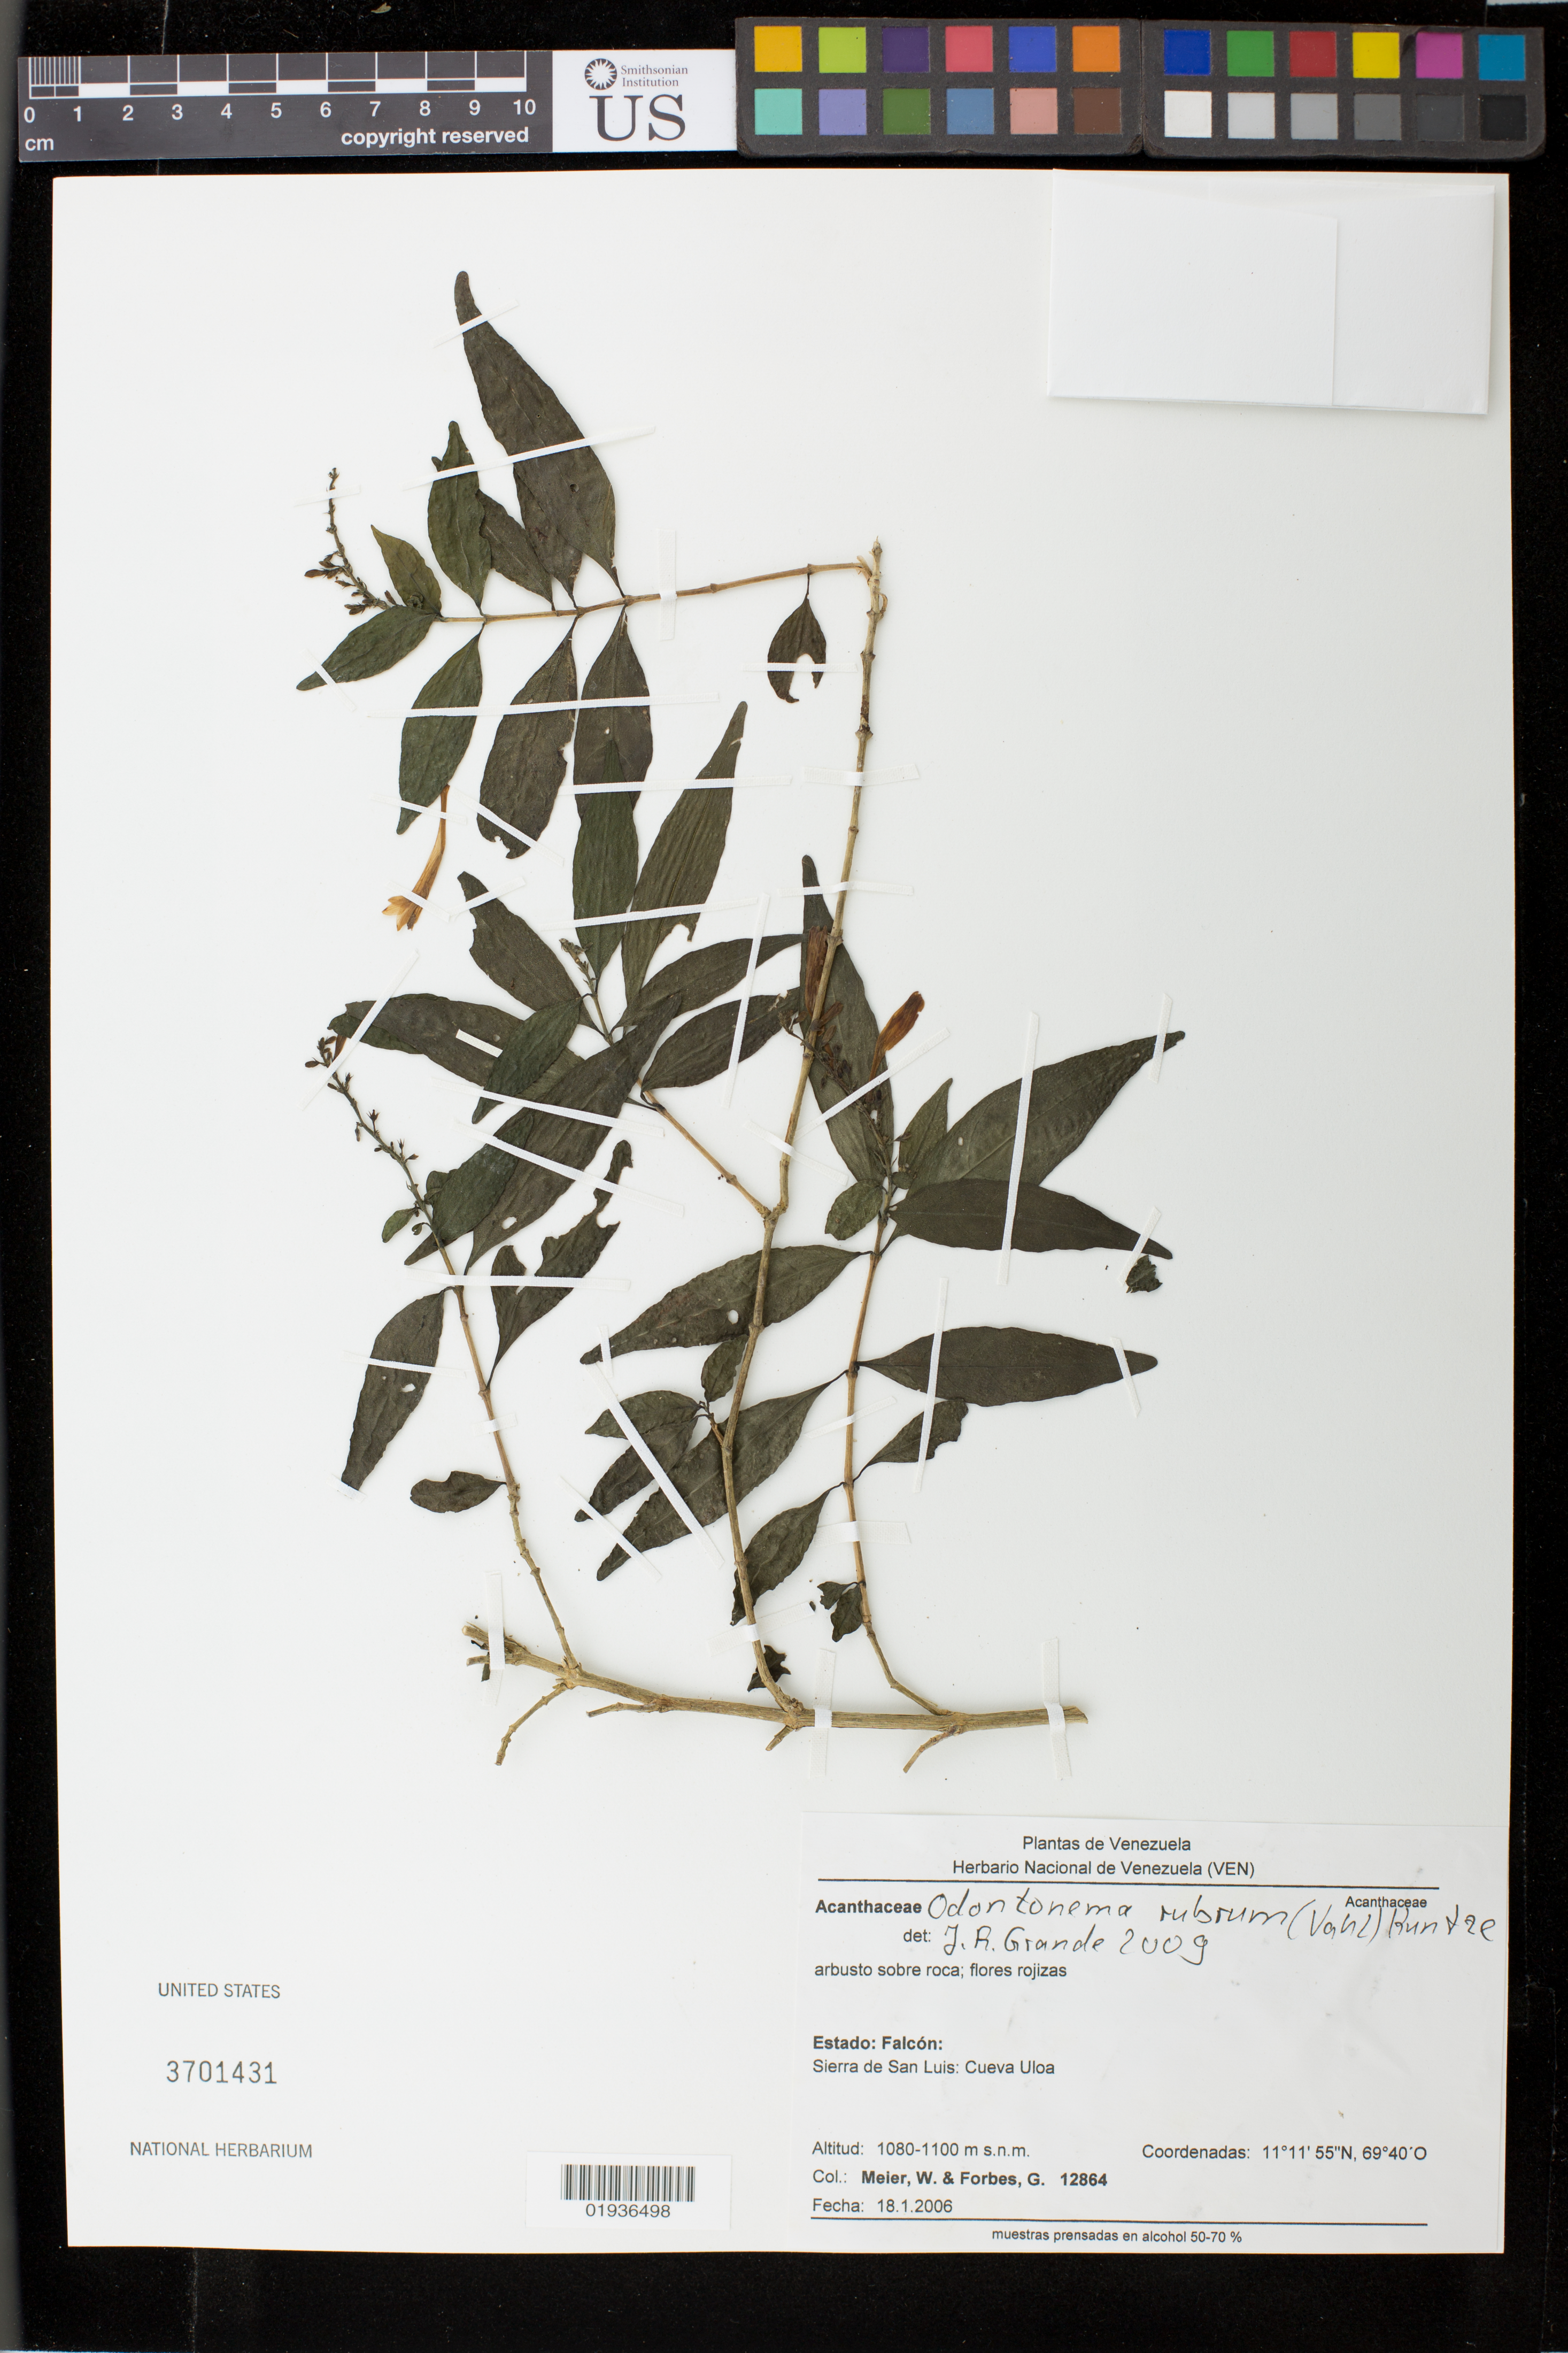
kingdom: Plantae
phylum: Tracheophyta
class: Magnoliopsida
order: Lamiales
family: Acanthaceae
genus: Odontonema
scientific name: Odontonema rubrum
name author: (Vahl) Kuntze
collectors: W. Meier & G. Forbes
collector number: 12864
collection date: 2006-01-18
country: Venezuela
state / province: Falcón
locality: Sierra de San Luis: Cueva Uloa.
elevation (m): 1080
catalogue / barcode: US 3701431